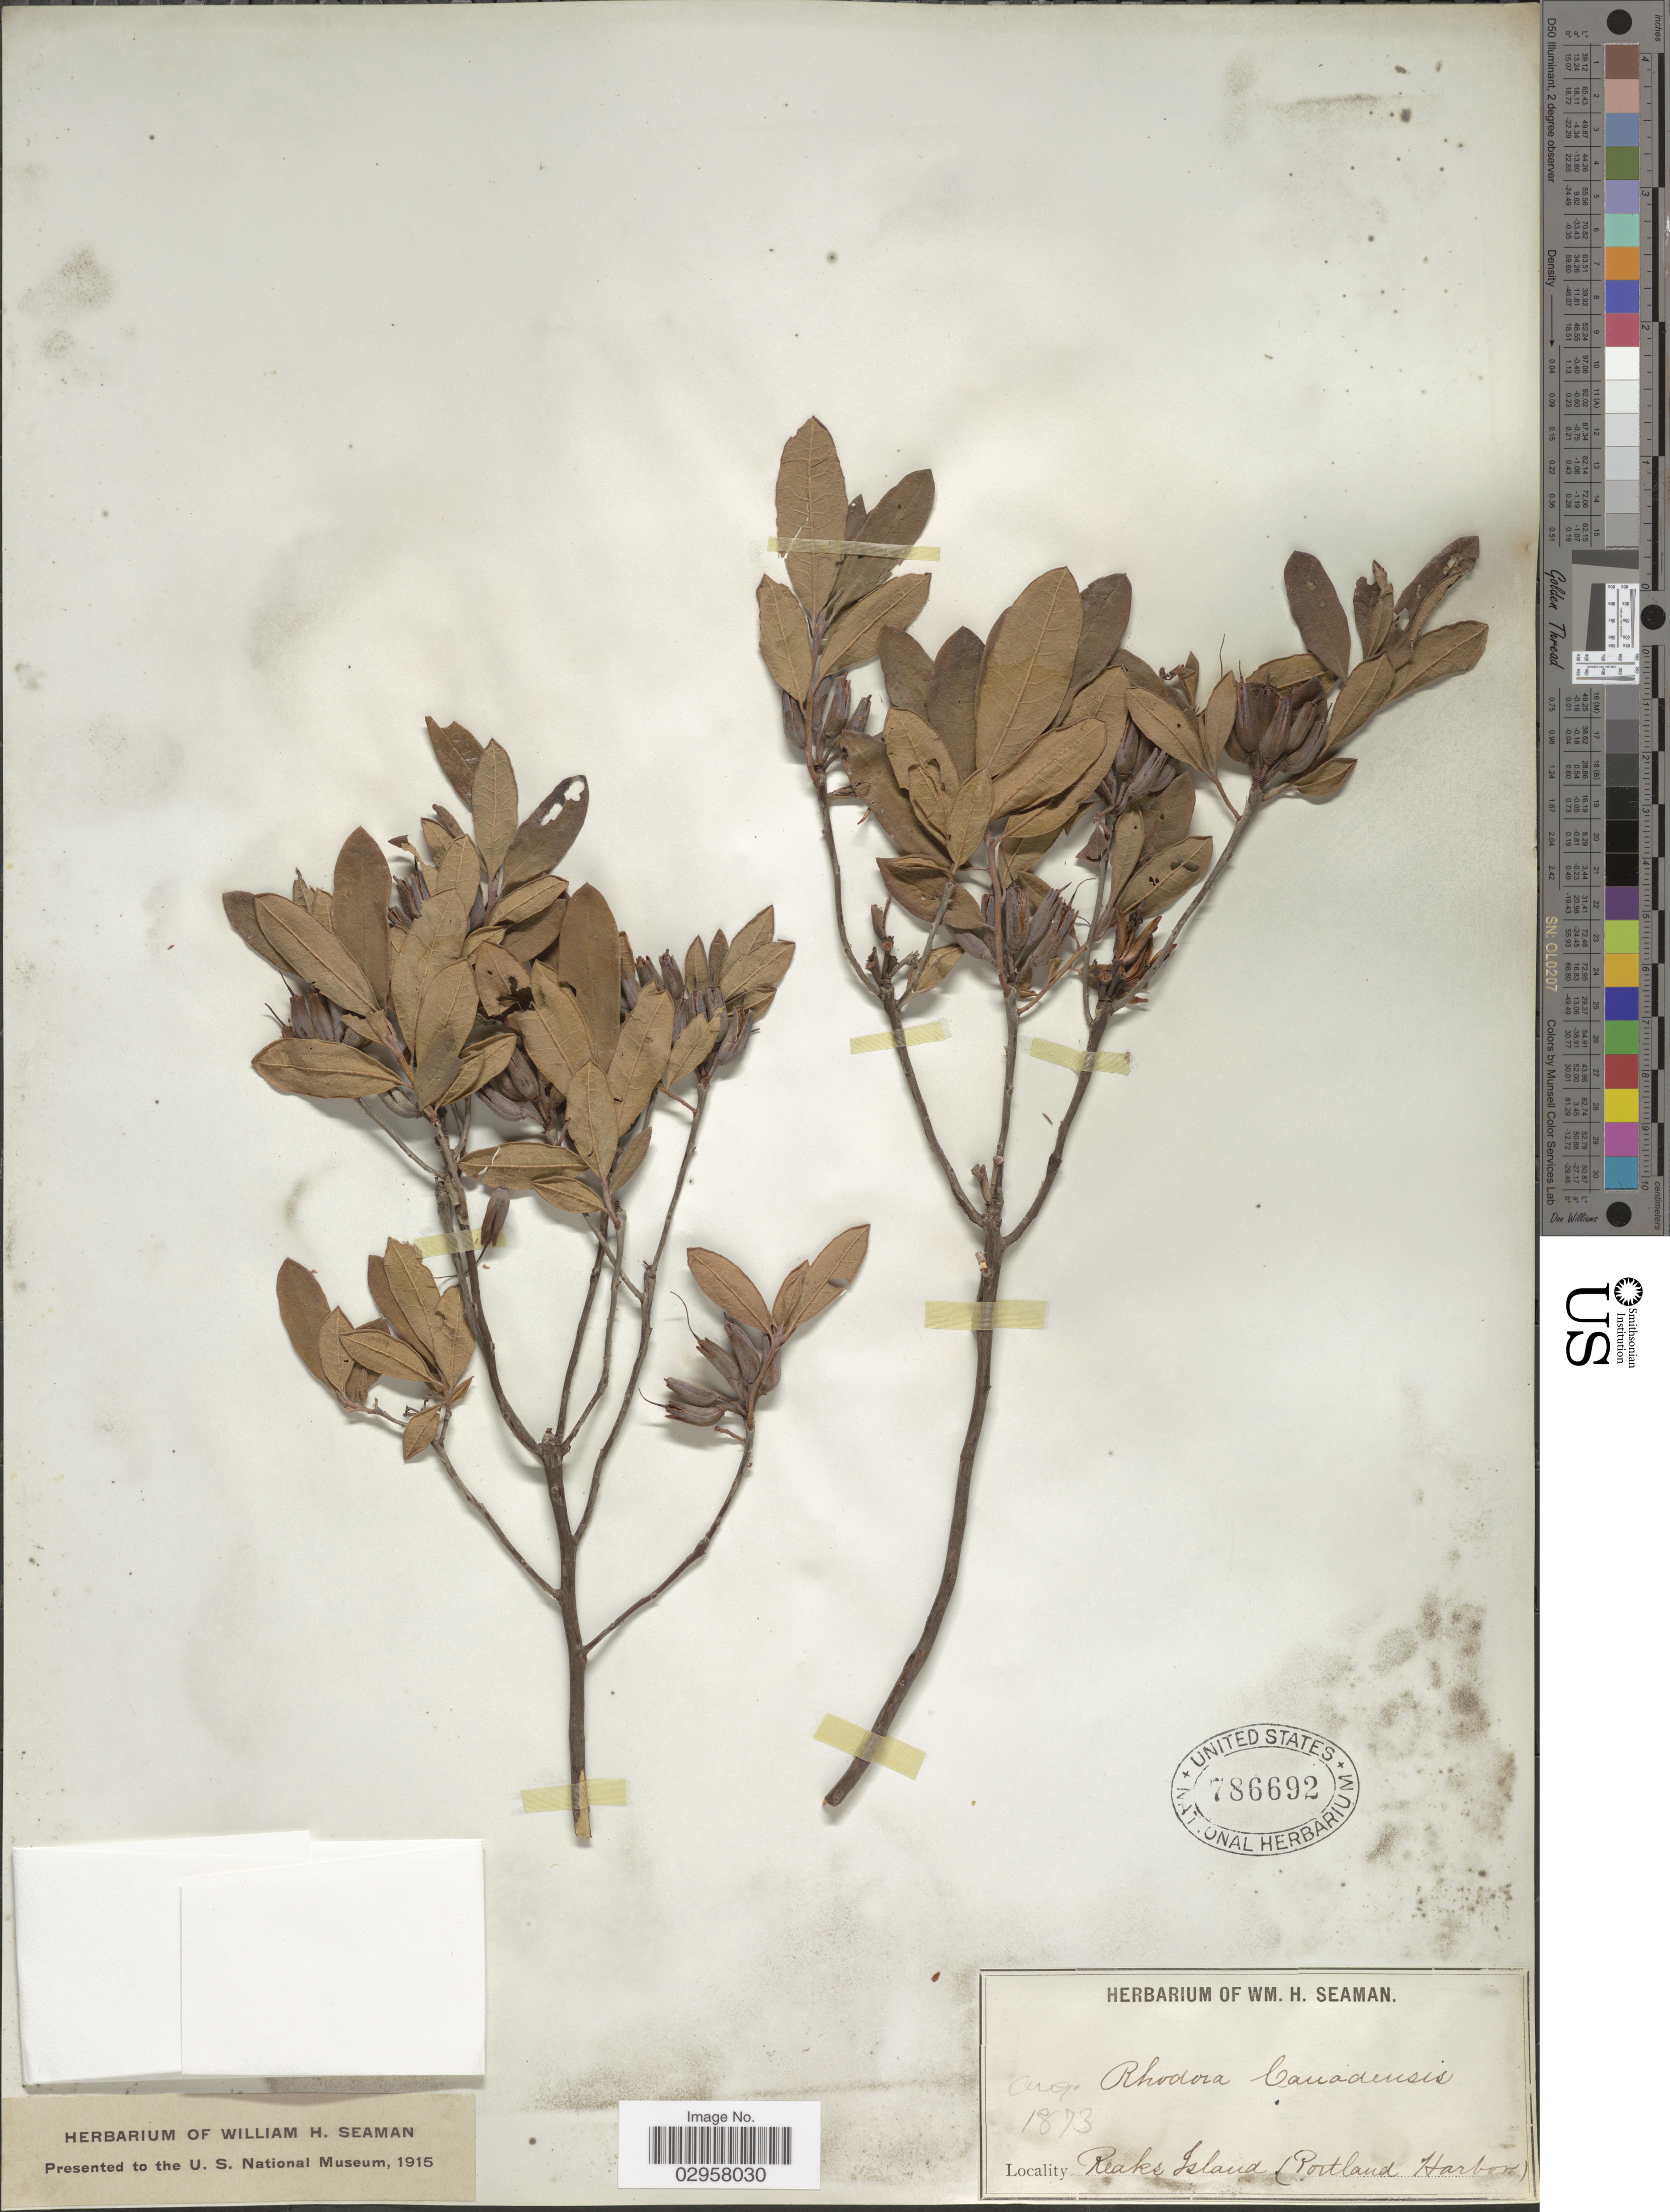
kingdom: Plantae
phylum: Tracheophyta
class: Magnoliopsida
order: Ericales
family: Ericaceae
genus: Rhododendron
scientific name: Rhododendron canadense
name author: (L.) Torr.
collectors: Ex herb. W. H. Seaman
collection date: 1873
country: Jamaica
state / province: Portland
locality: Reaks Island (Portland Harbor).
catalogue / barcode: US 786692